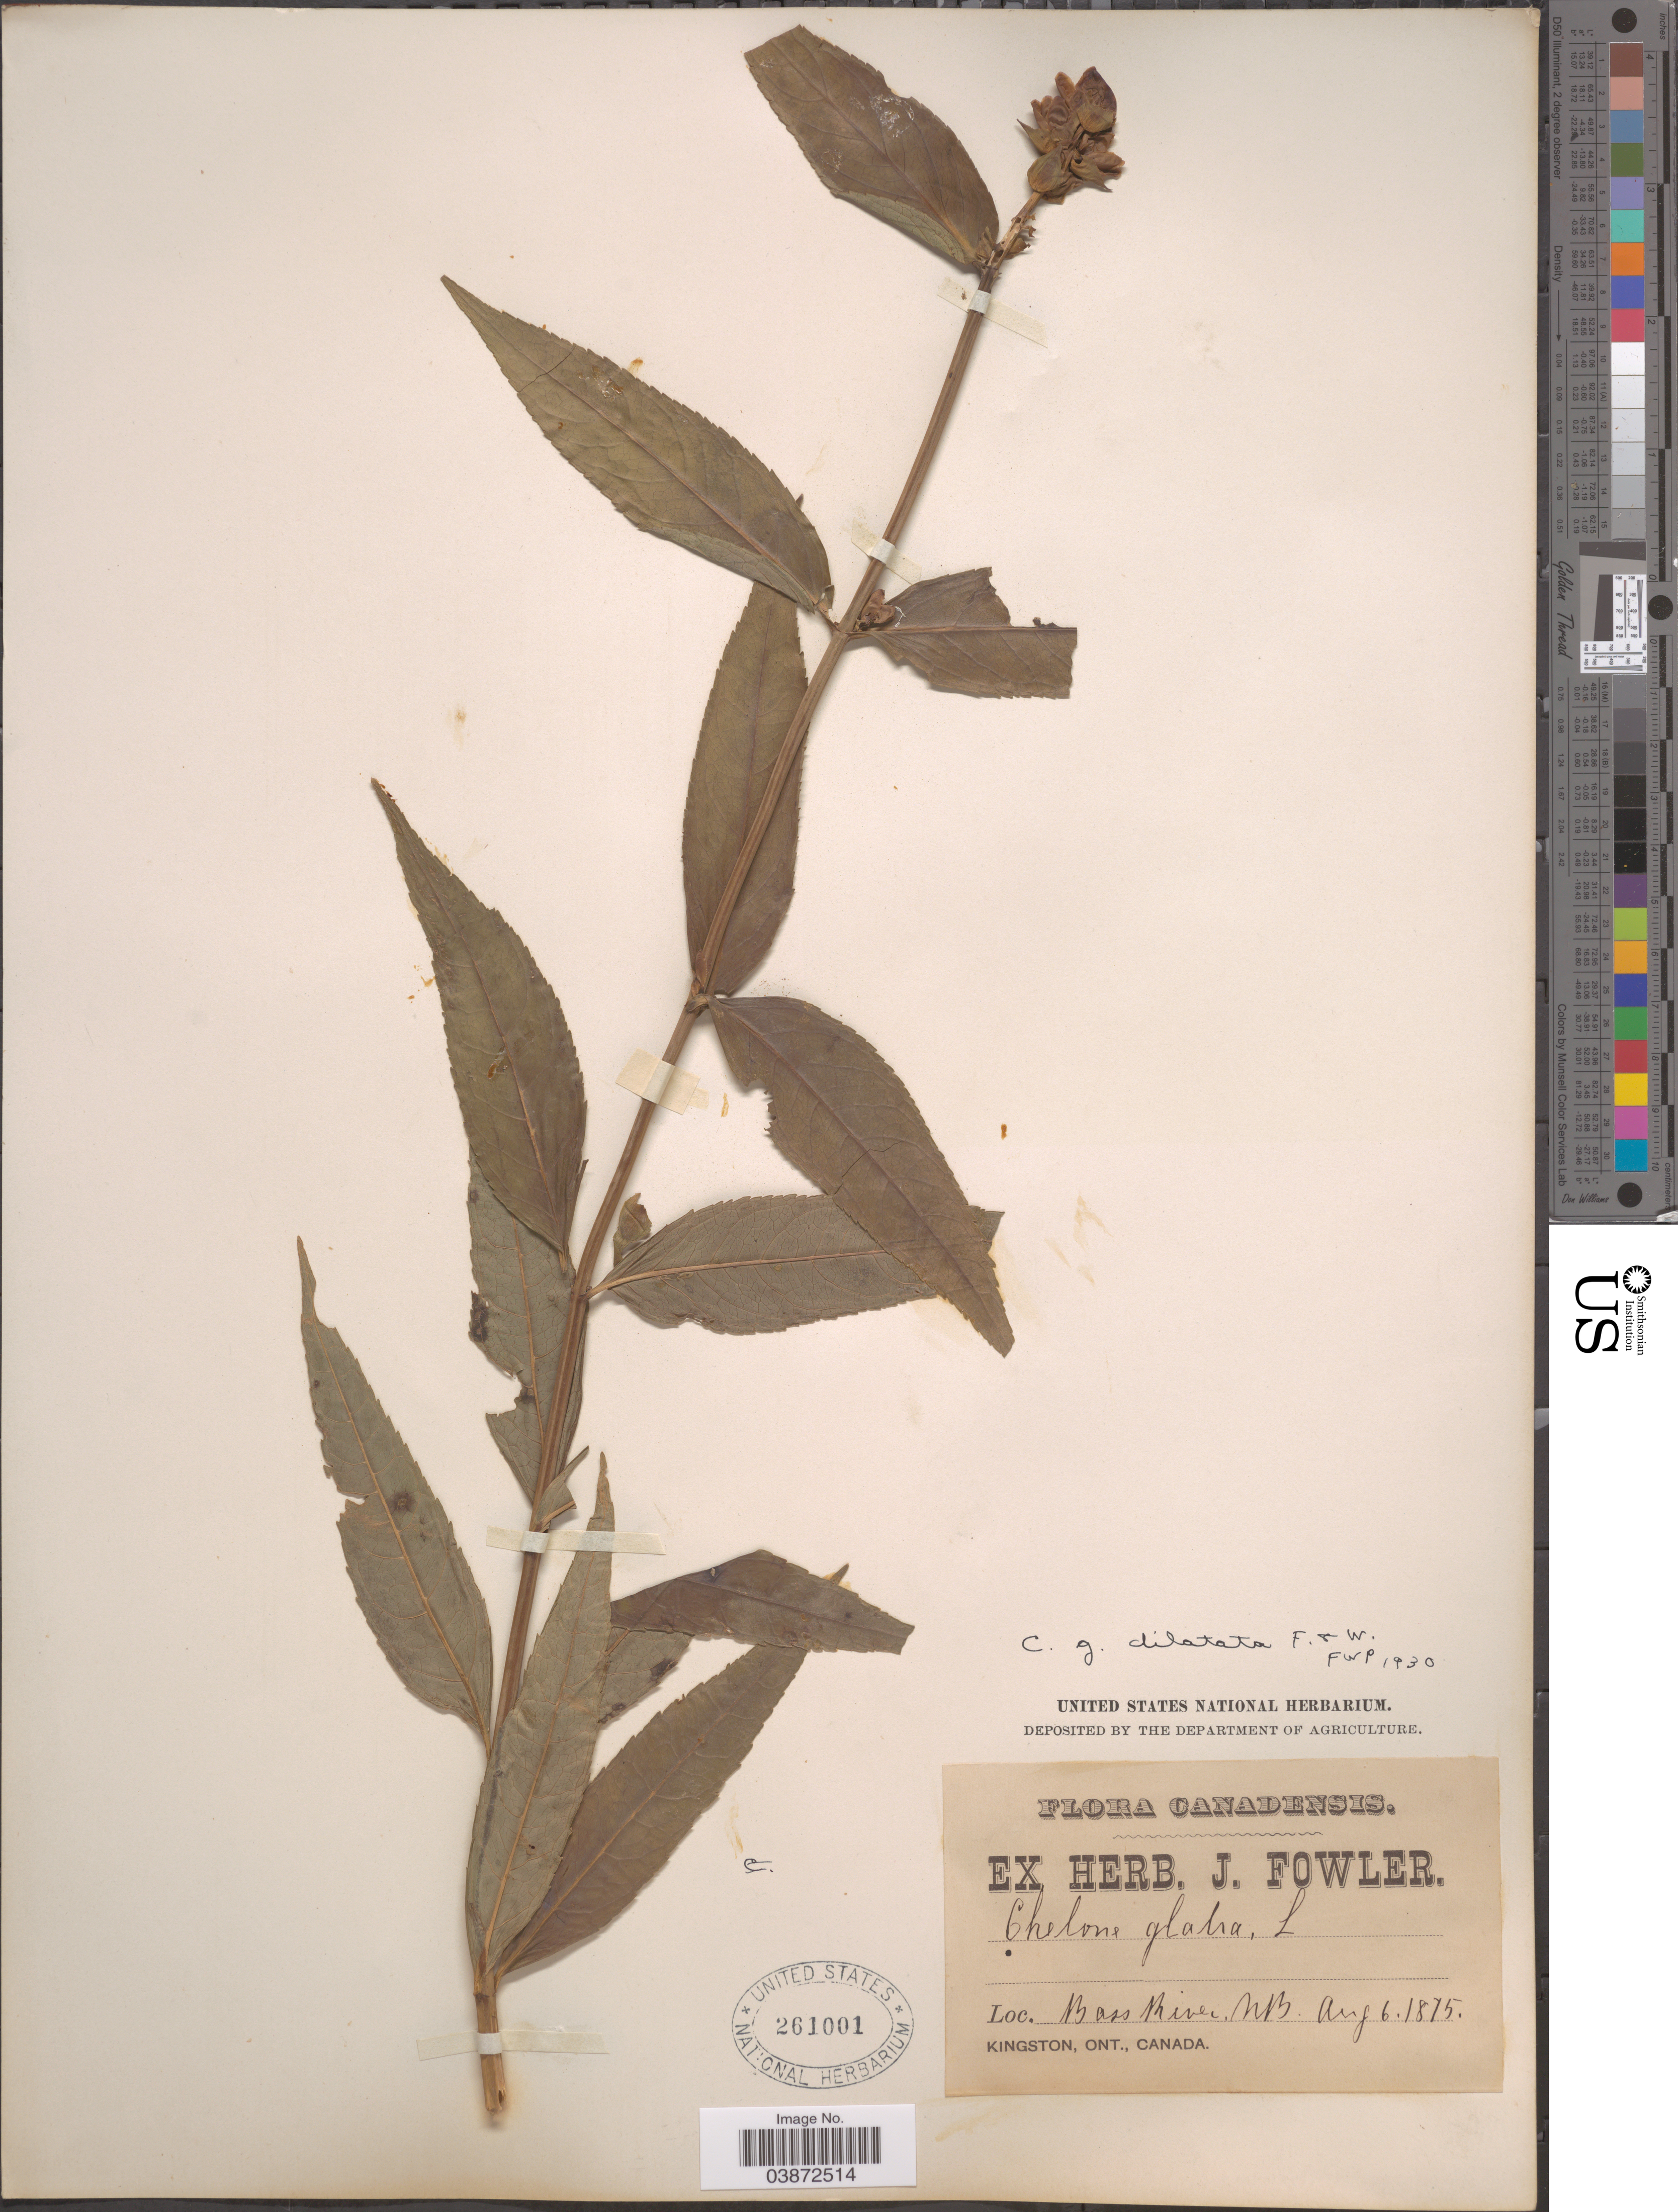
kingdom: Plantae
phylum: Tracheophyta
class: Magnoliopsida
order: Lamiales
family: Plantaginaceae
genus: Chelone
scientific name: Chelone glabra var. dilatata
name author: (Fernald & Wiegand) Pennell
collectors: ex herb. J. Fowler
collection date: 1875-08-06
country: Canada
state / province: New Brunswick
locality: Bass River.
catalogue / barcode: US 261001